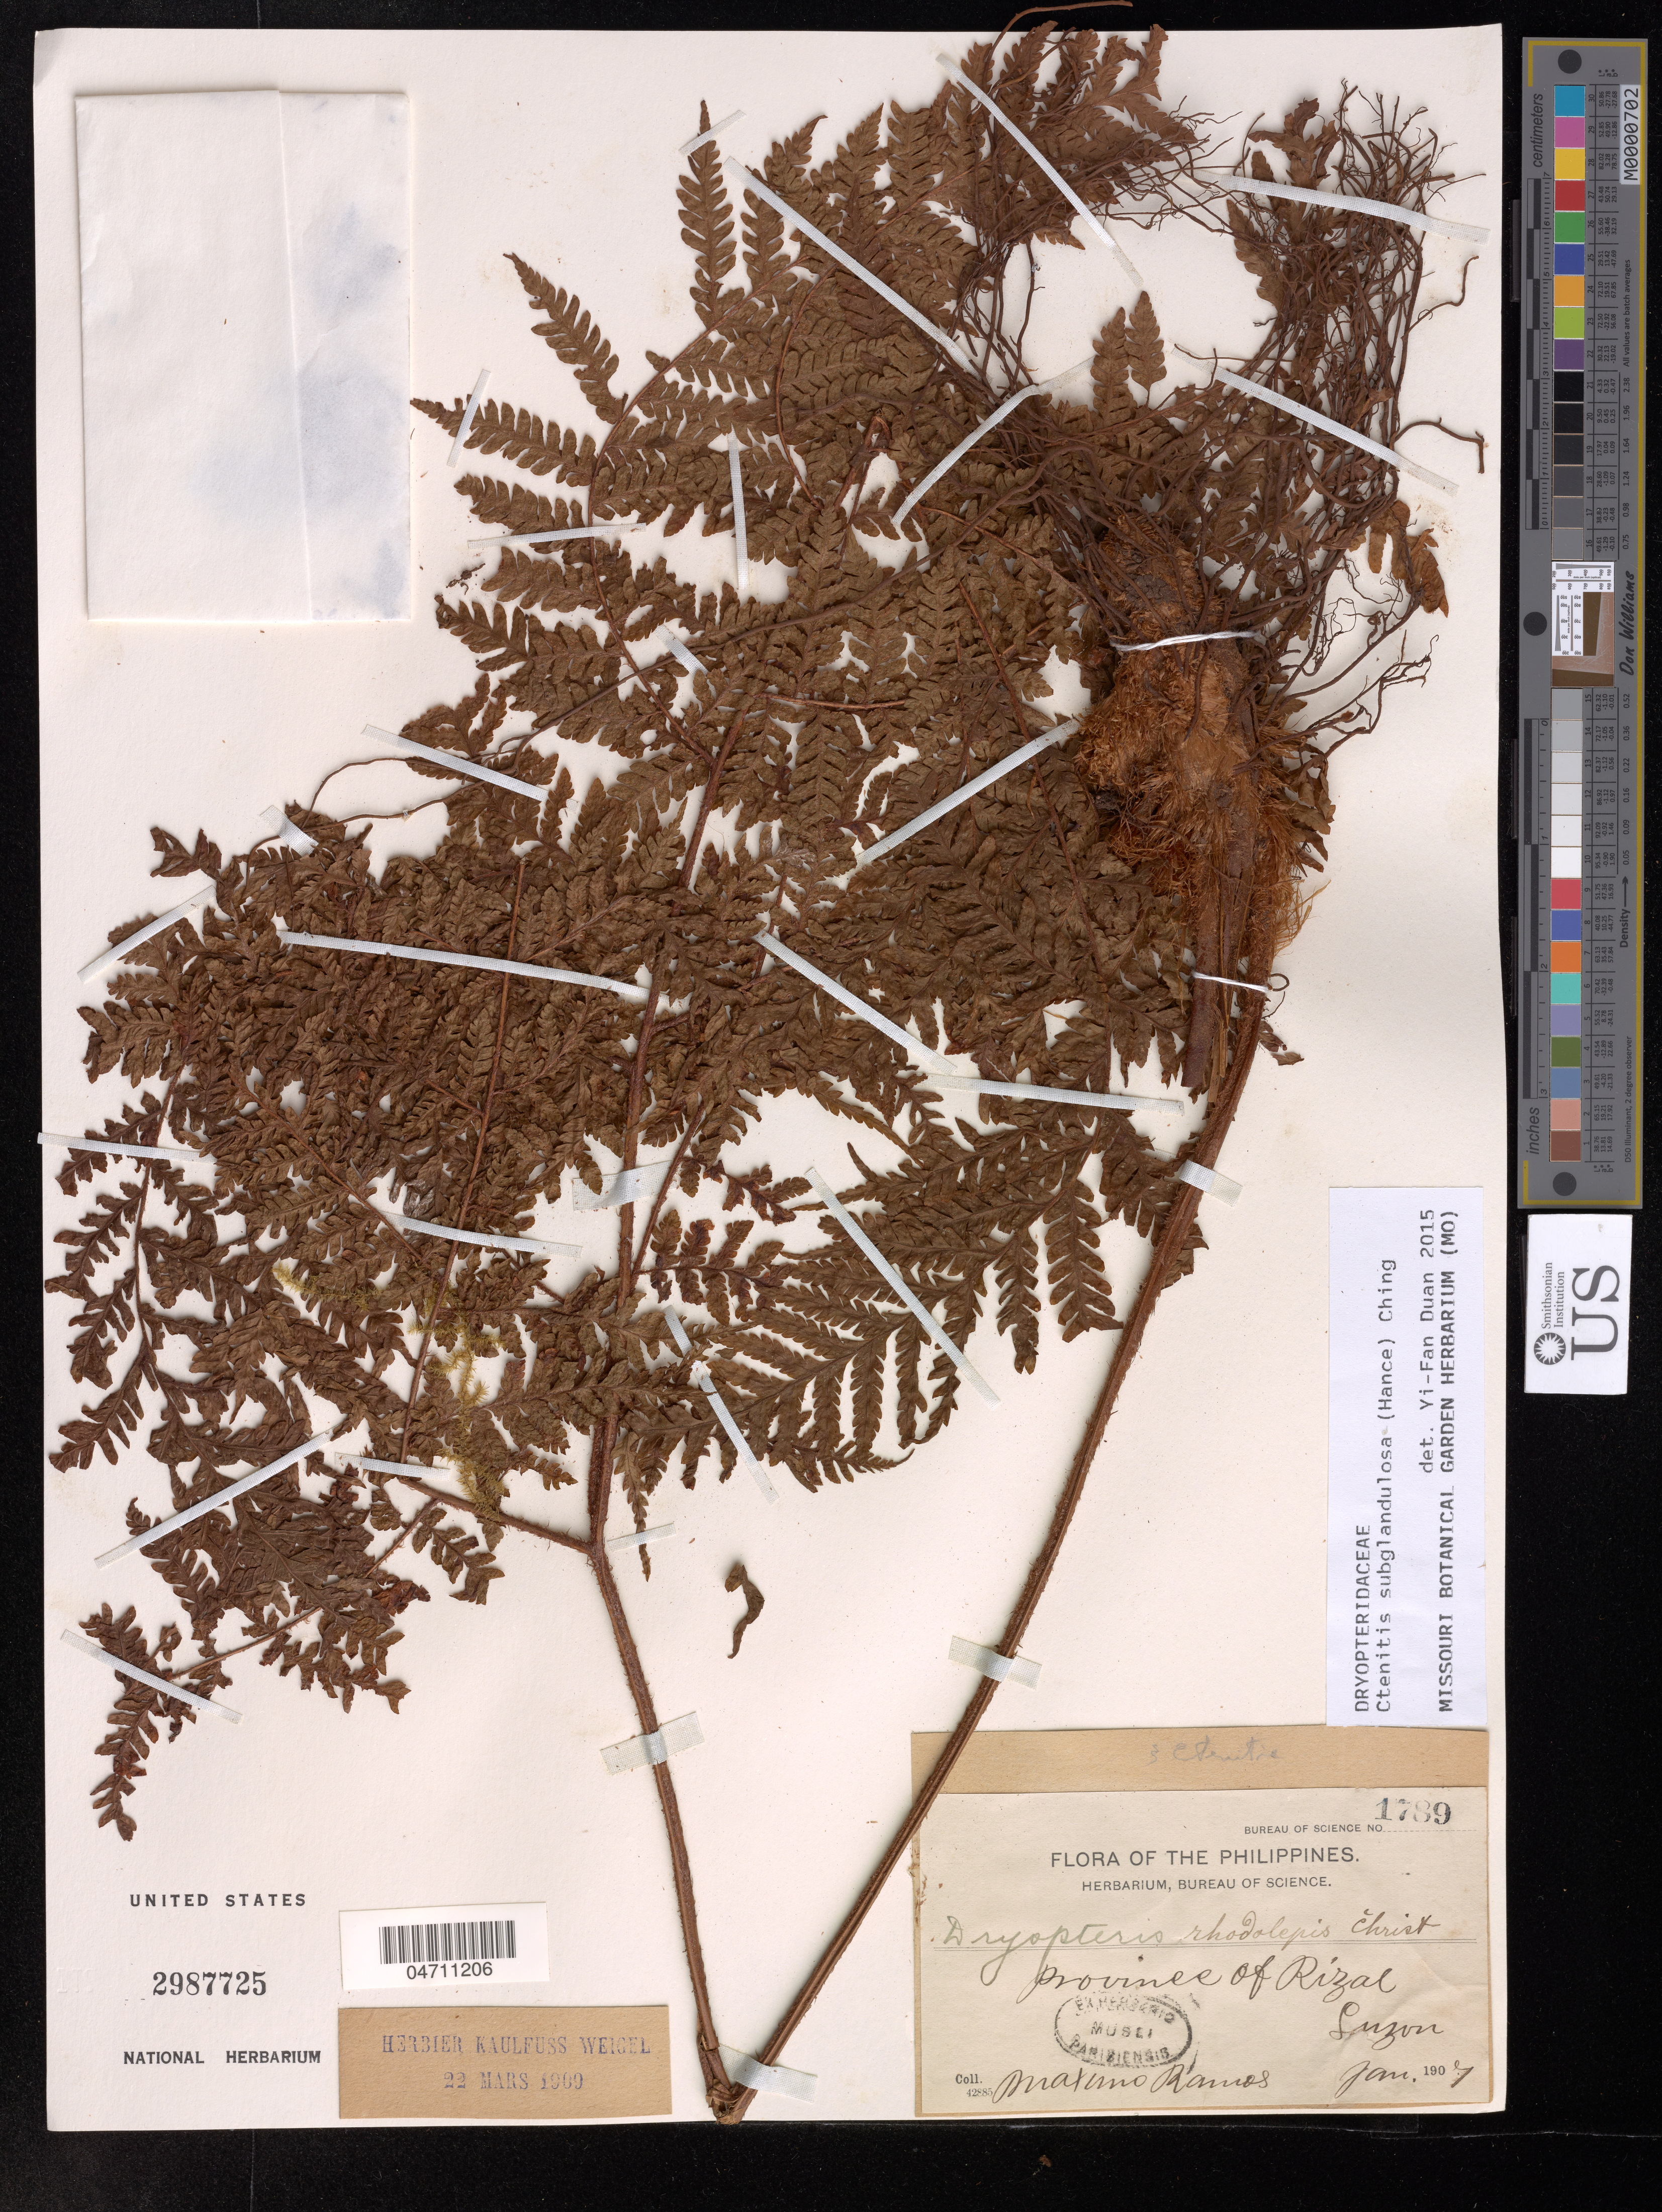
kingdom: Plantae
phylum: Tracheophyta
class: Polypodiopsida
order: Polypodiales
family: Dryopteridaceae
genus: Ctenitis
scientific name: Ctenitis subglandulosa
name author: (Hance) Ching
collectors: M. Ramos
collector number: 42885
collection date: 1907-07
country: Philippines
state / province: Central Luzon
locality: Province of Rizal.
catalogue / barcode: US 2987725